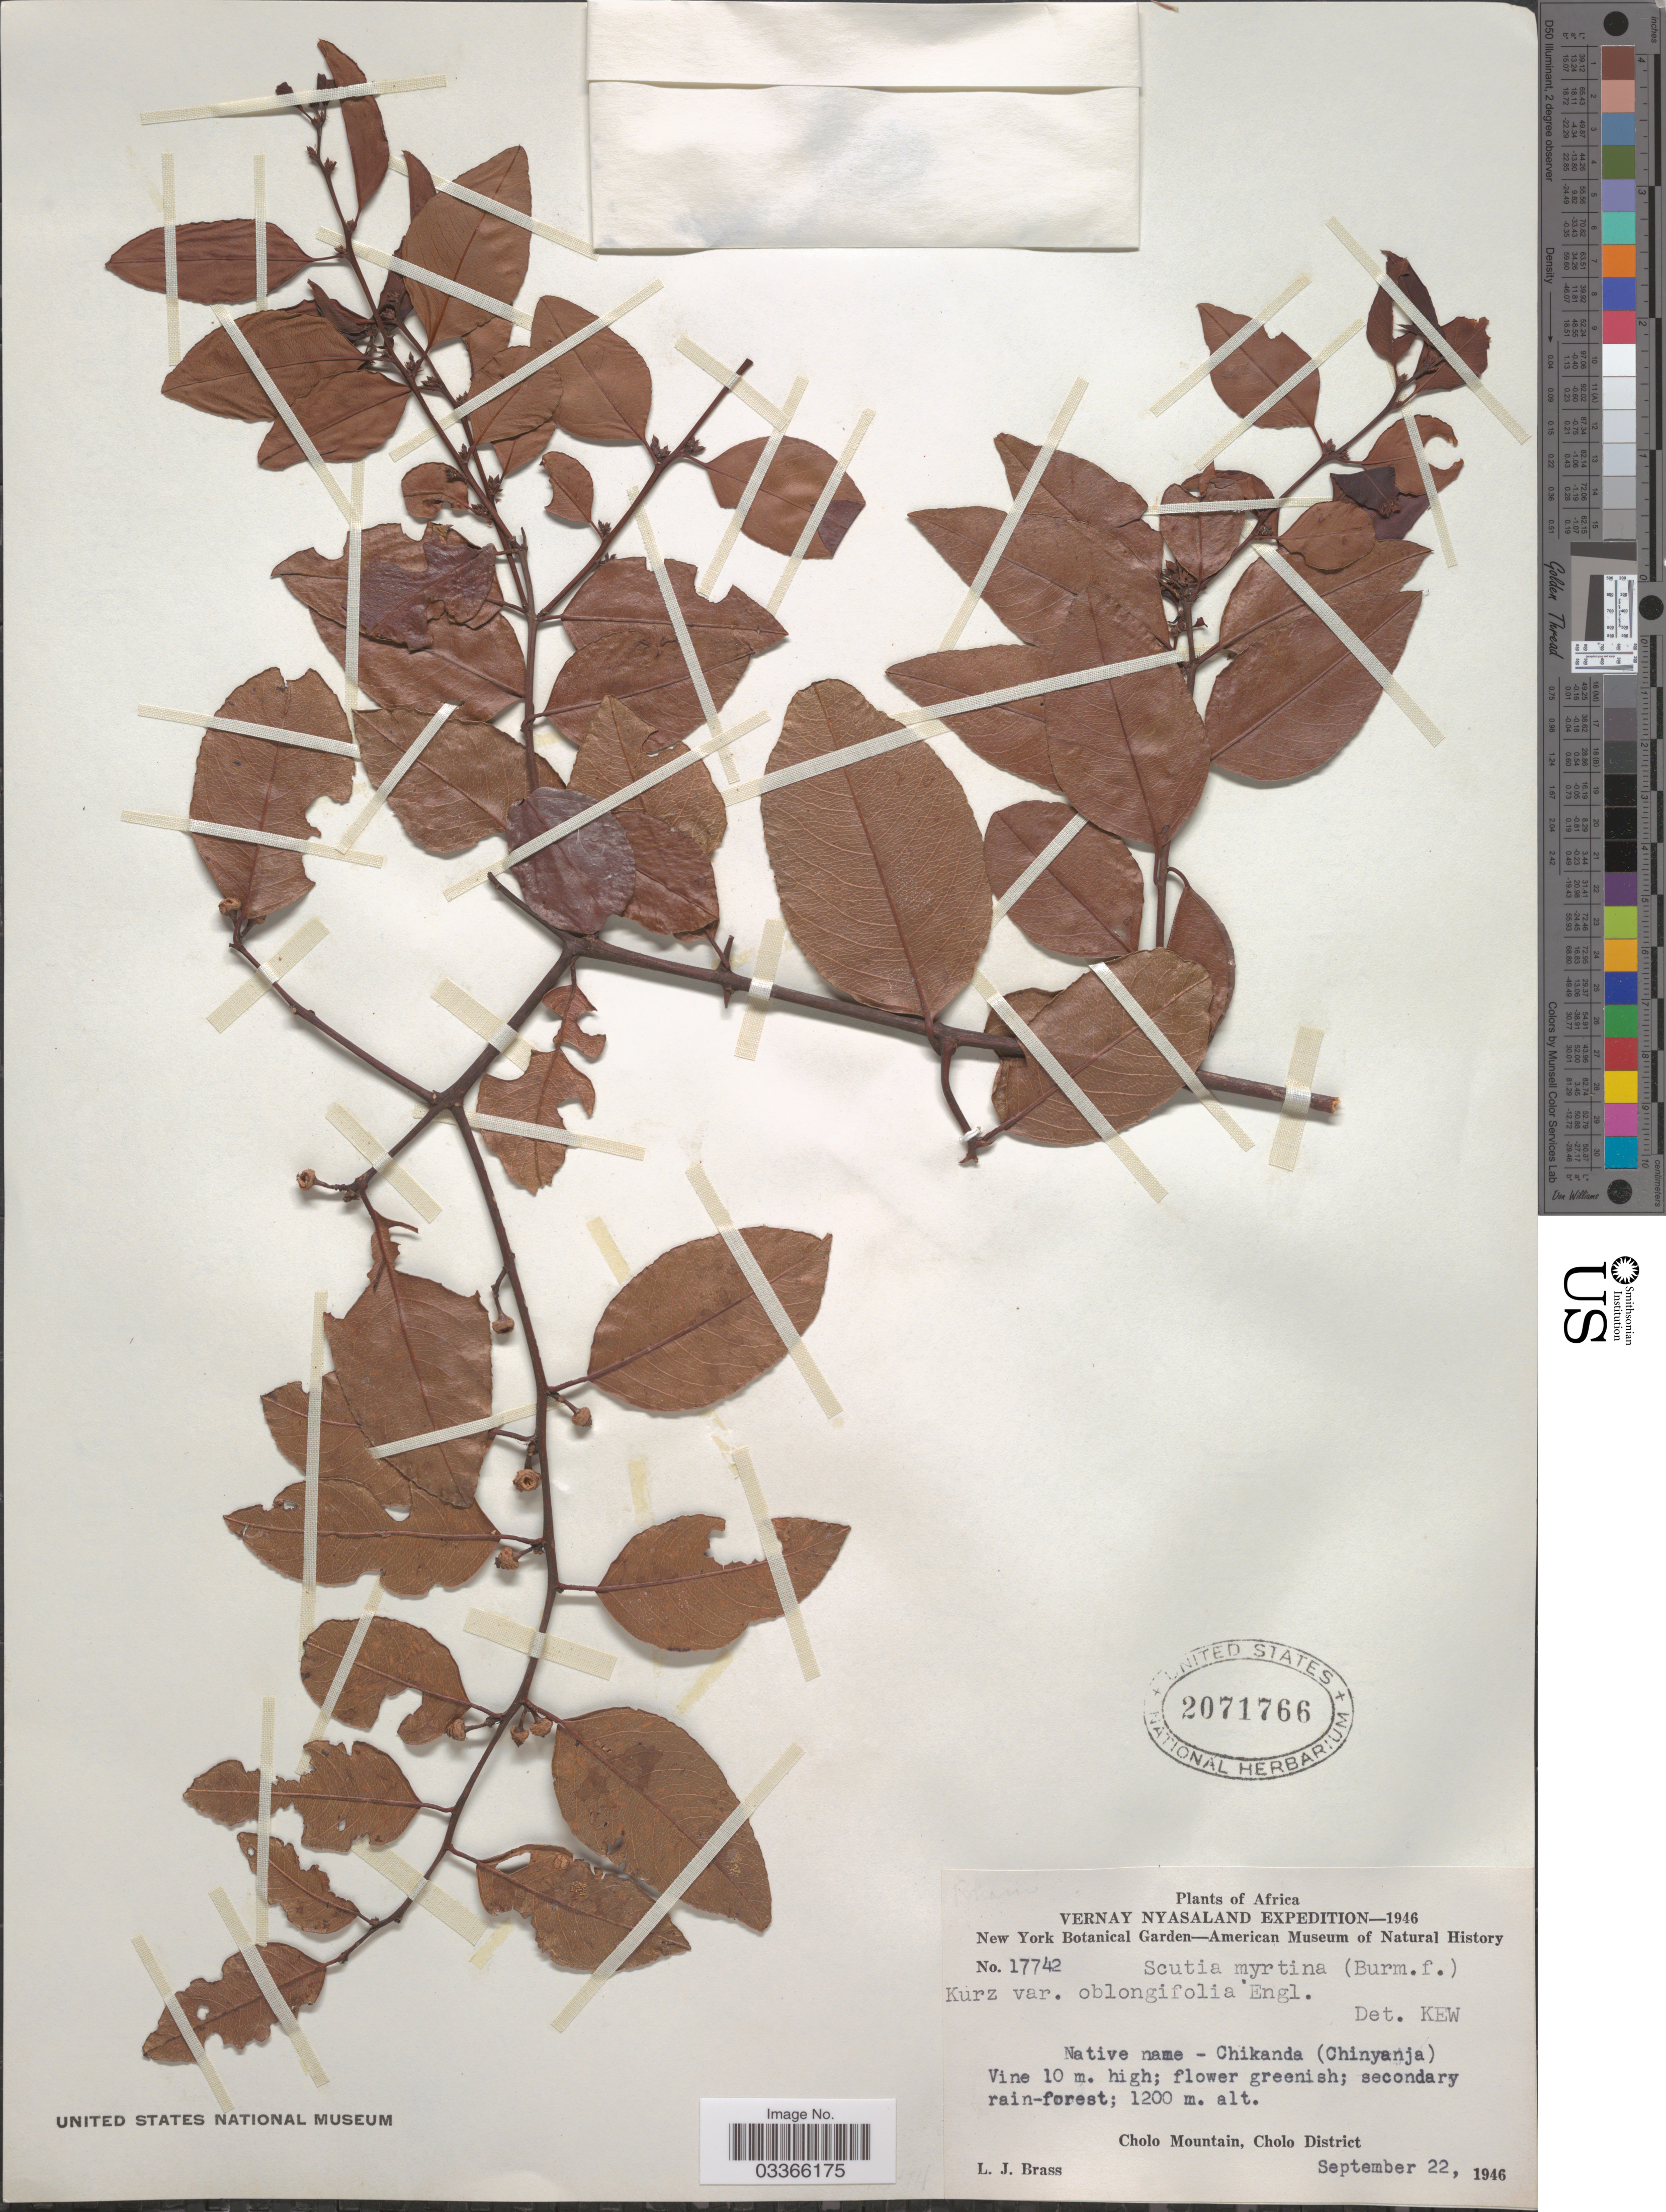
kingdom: Plantae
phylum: Tracheophyta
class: Magnoliopsida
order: Rosales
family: Rhamnaceae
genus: Scutia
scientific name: Scutia myrtina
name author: (Burm. f.) Kurz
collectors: L. J. Brass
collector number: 17742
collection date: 1946-09-22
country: Malawi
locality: Vernay Nyasaland, Cholo Mountain, Cholo District.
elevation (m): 1200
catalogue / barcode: US 2071766